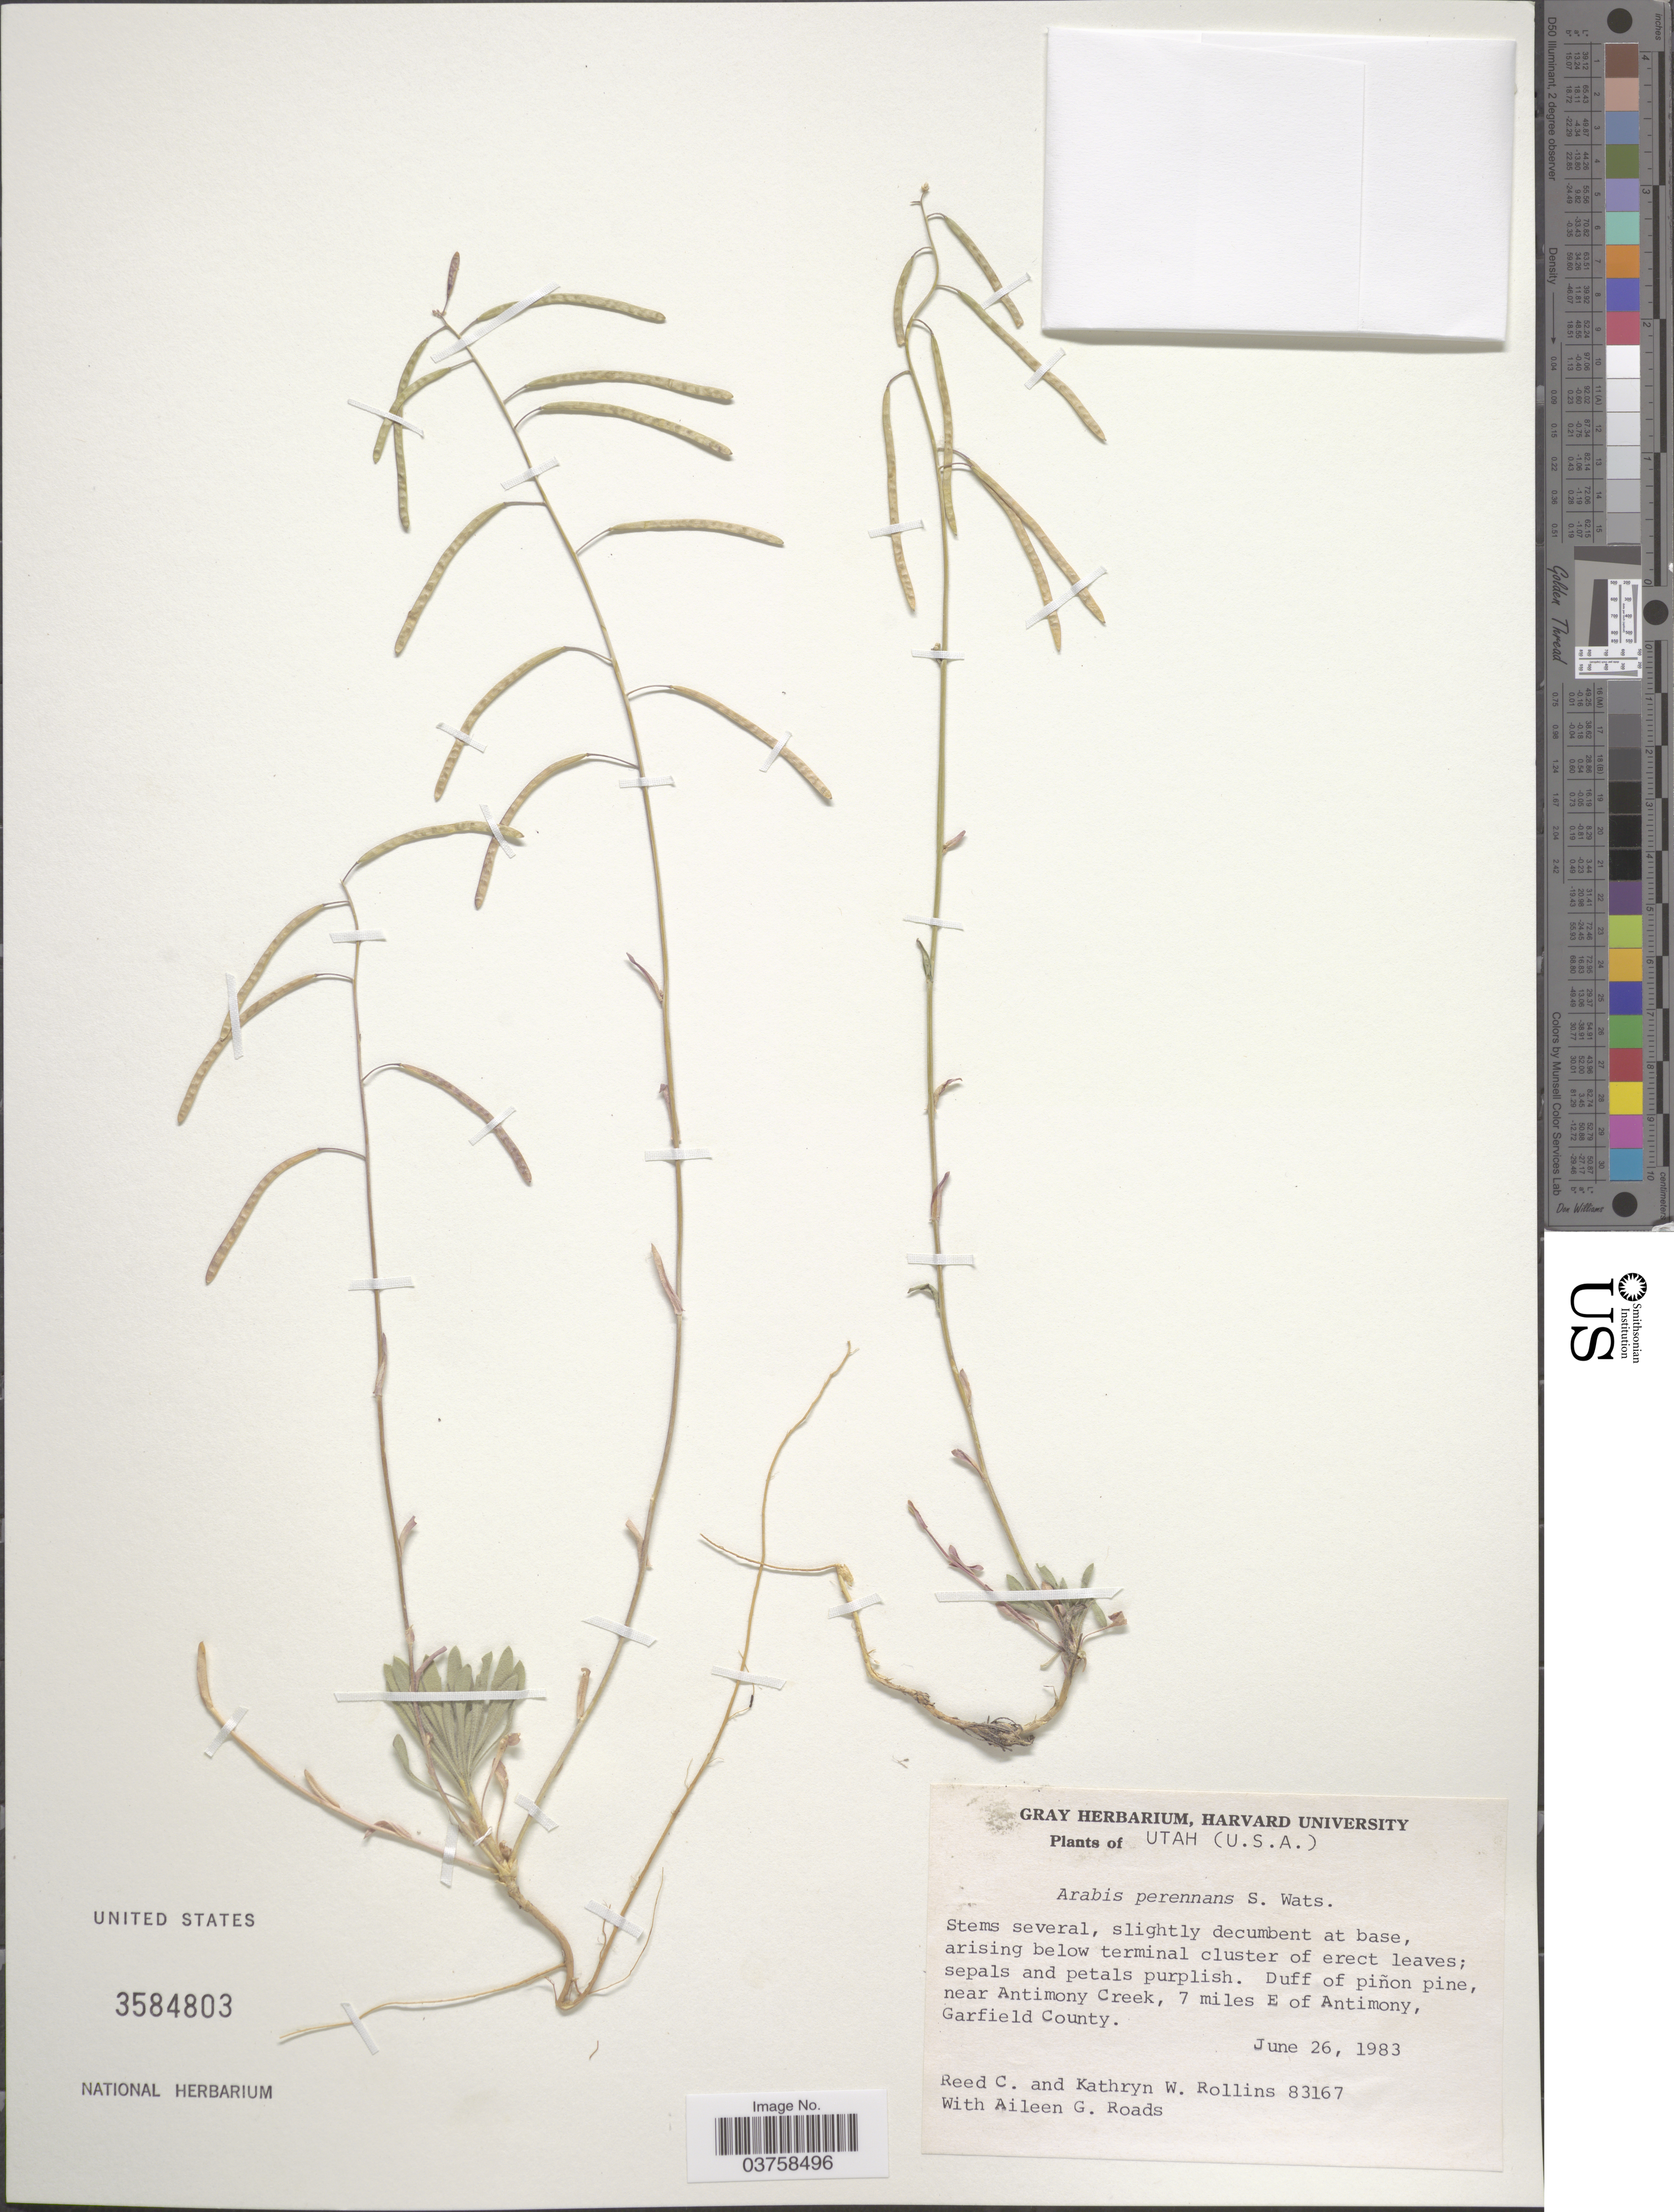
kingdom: Plantae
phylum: Tracheophyta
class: Magnoliopsida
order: Brassicales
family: Brassicaceae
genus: Arabis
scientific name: Arabis perennans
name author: S. Watson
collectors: R. C. Rollins, K. W. Rollins & A. Roads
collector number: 83167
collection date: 1983-06-26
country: United States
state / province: Utah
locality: Near Antimony Creek, 7 miles E of Antimony, Garfield County.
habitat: duff of pinon pine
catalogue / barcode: US 3584803